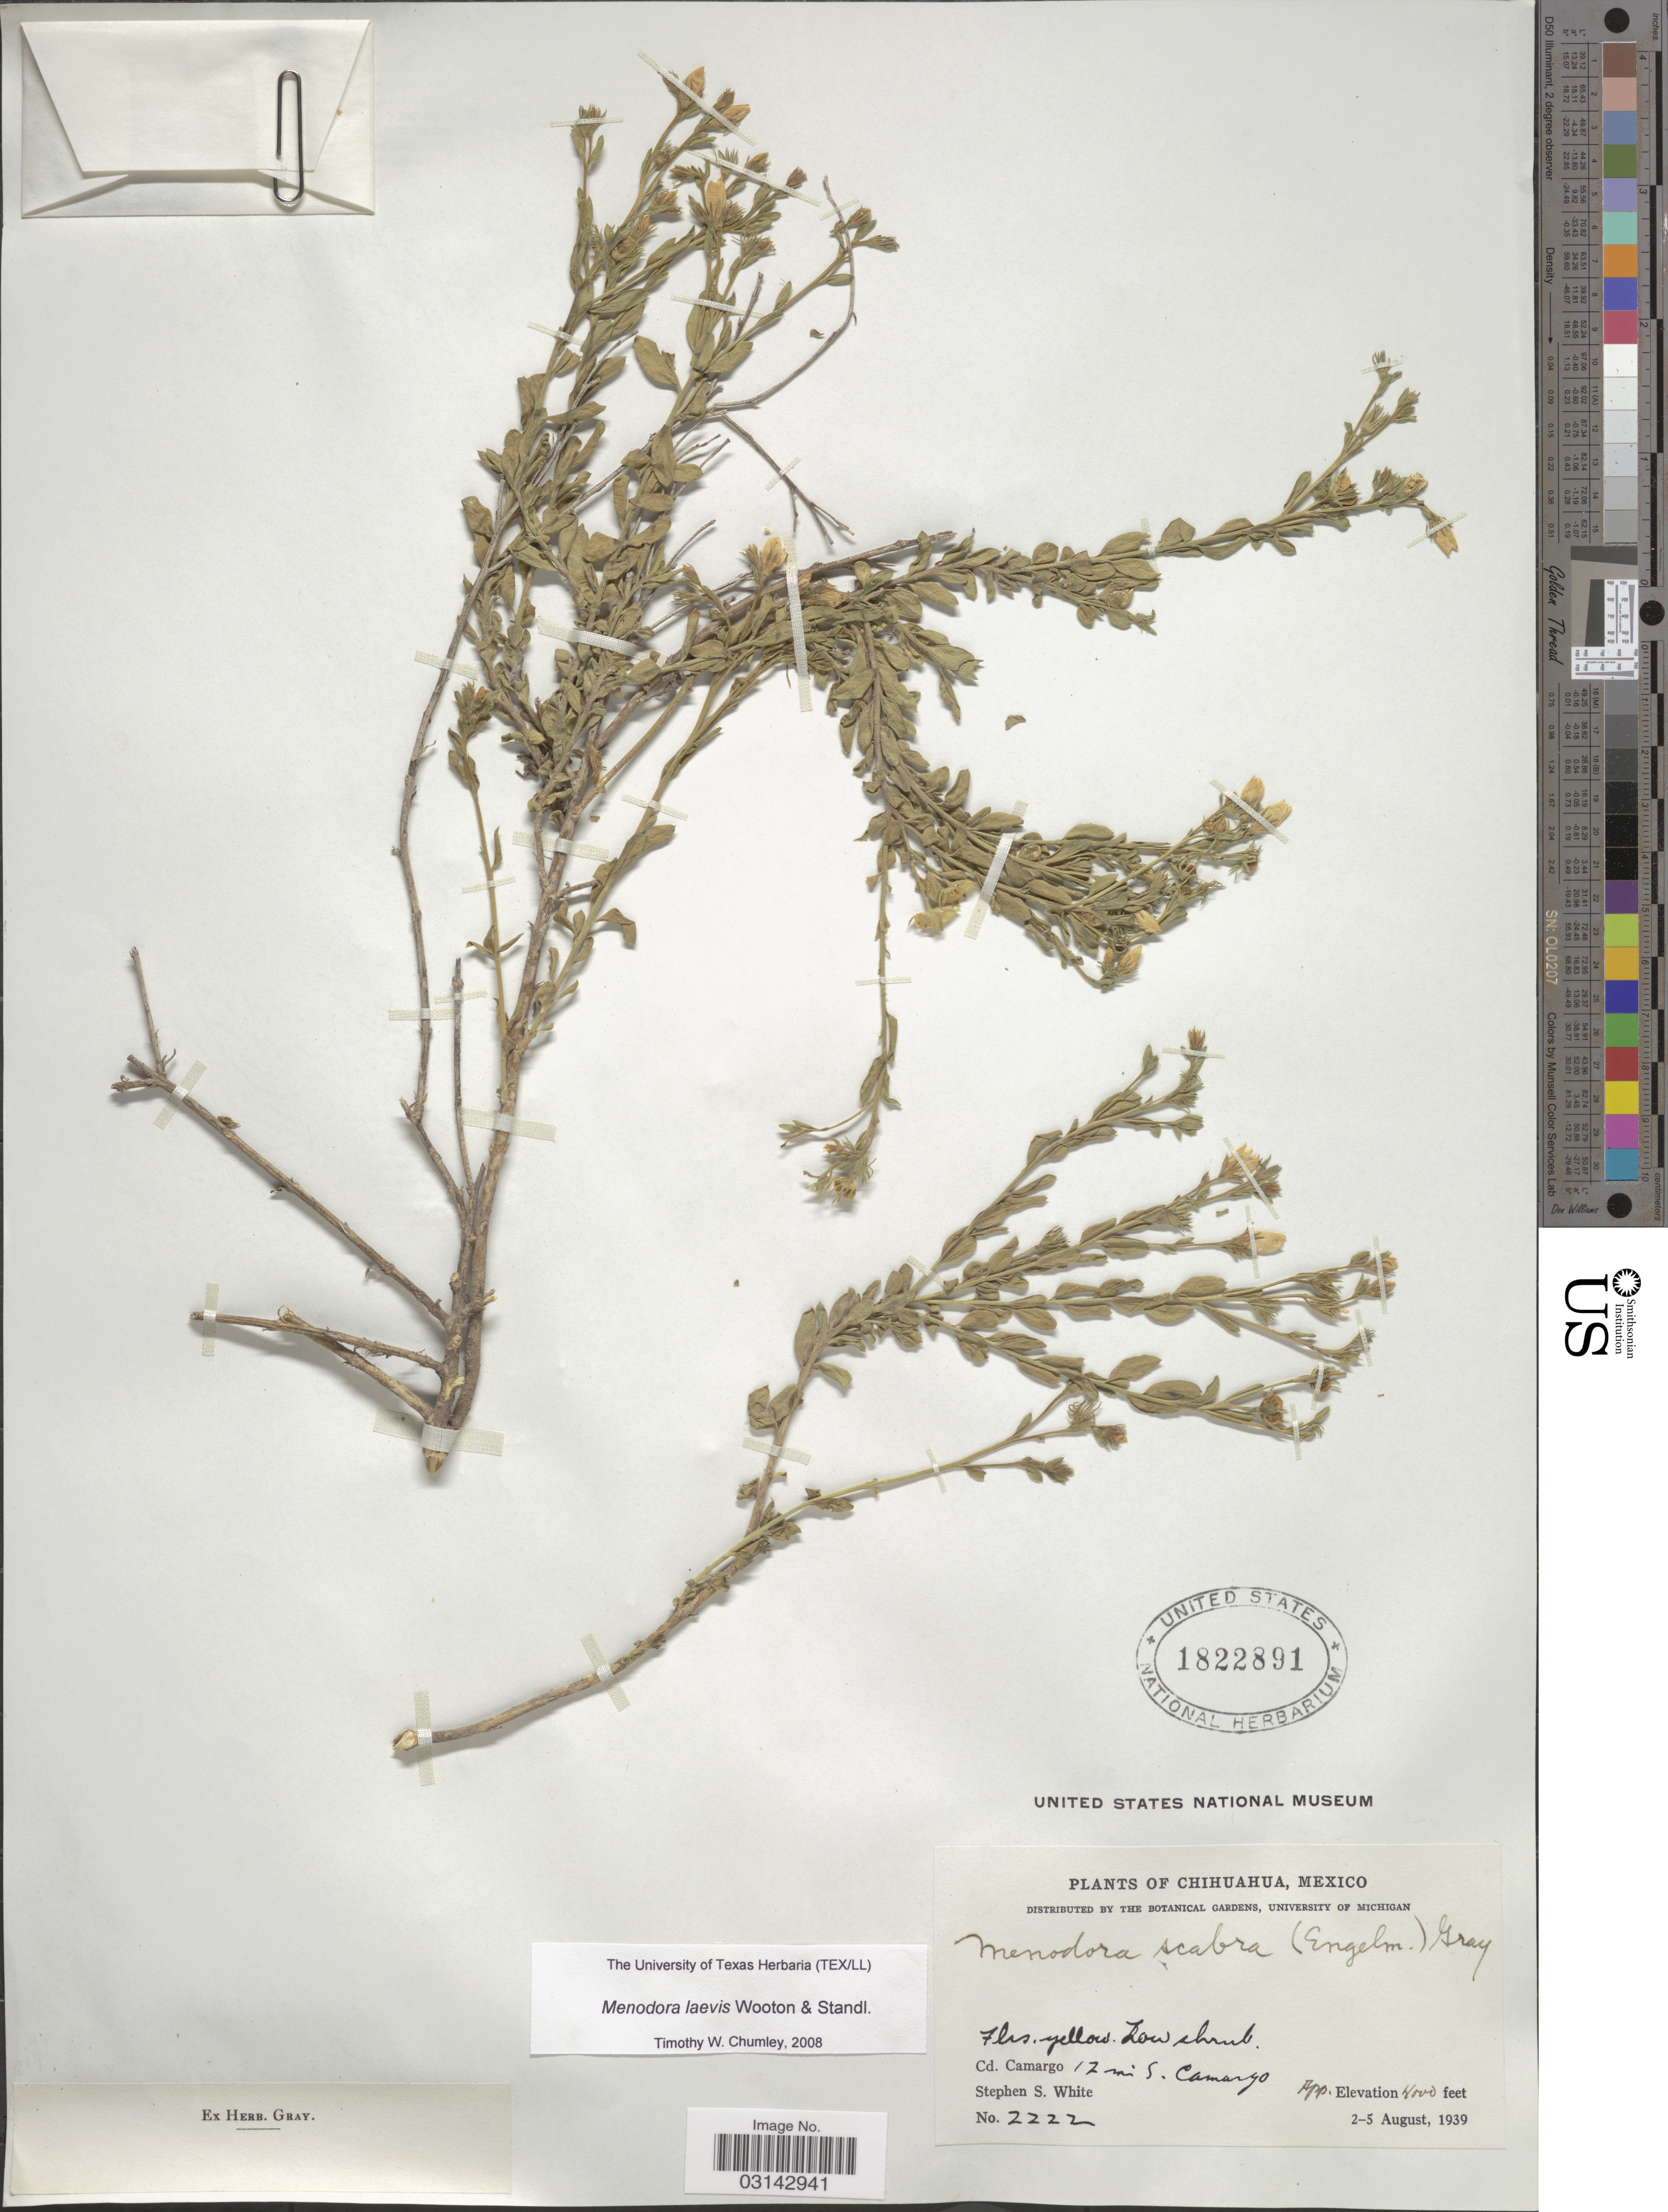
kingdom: Plantae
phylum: Tracheophyta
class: Magnoliopsida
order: Lamiales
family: Oleaceae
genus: Menodora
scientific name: Menodora laevis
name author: Wooton & Standl.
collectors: S. S. White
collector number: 2222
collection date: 1939-08-02/1939-08-05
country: Mexico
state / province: Chihuahua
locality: Cd. Camargo. 12 mi S. Camargo.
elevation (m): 1219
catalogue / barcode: US 1822891